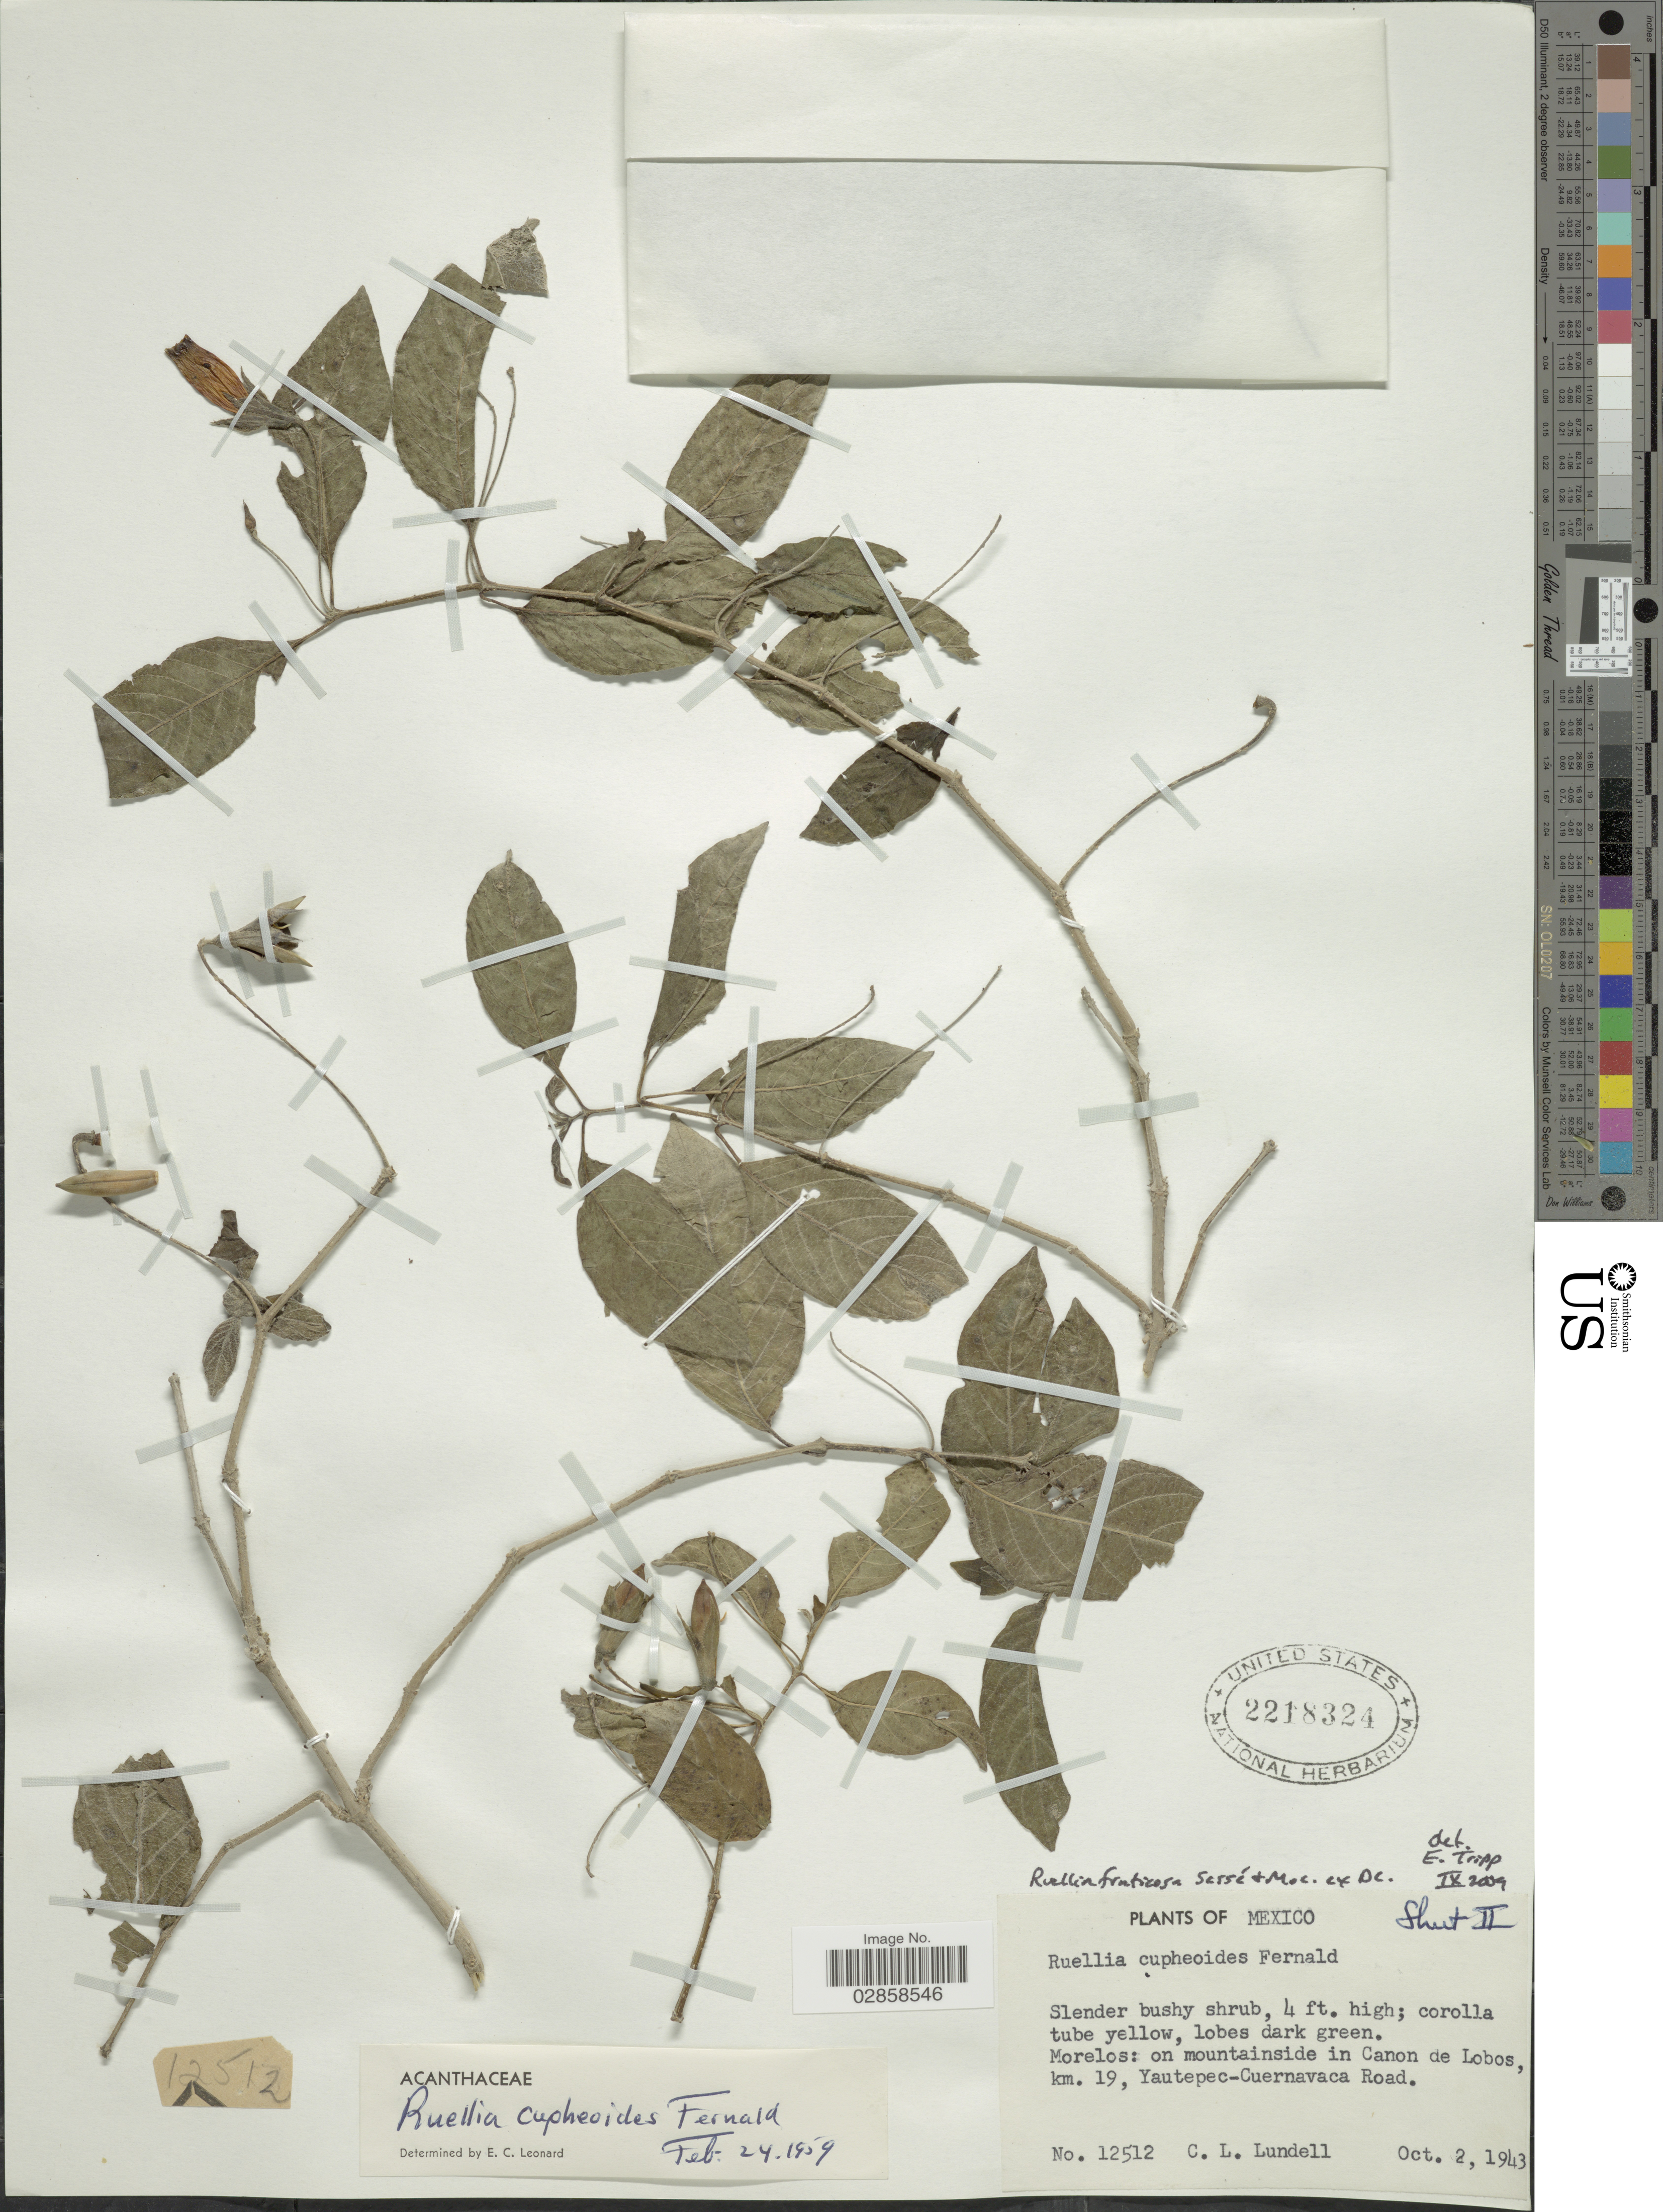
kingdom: Plantae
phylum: Tracheophyta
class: Magnoliopsida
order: Lamiales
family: Acanthaceae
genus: Ruellia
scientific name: Ruellia fruticosa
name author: Sessé & Moc.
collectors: C. L. Lundell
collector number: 12512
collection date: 1943-10-02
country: Mexico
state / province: Morelos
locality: On mountainside in Canon de Lobos, km. 19, Yautepec-Cuernavaca Road.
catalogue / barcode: US 2218324